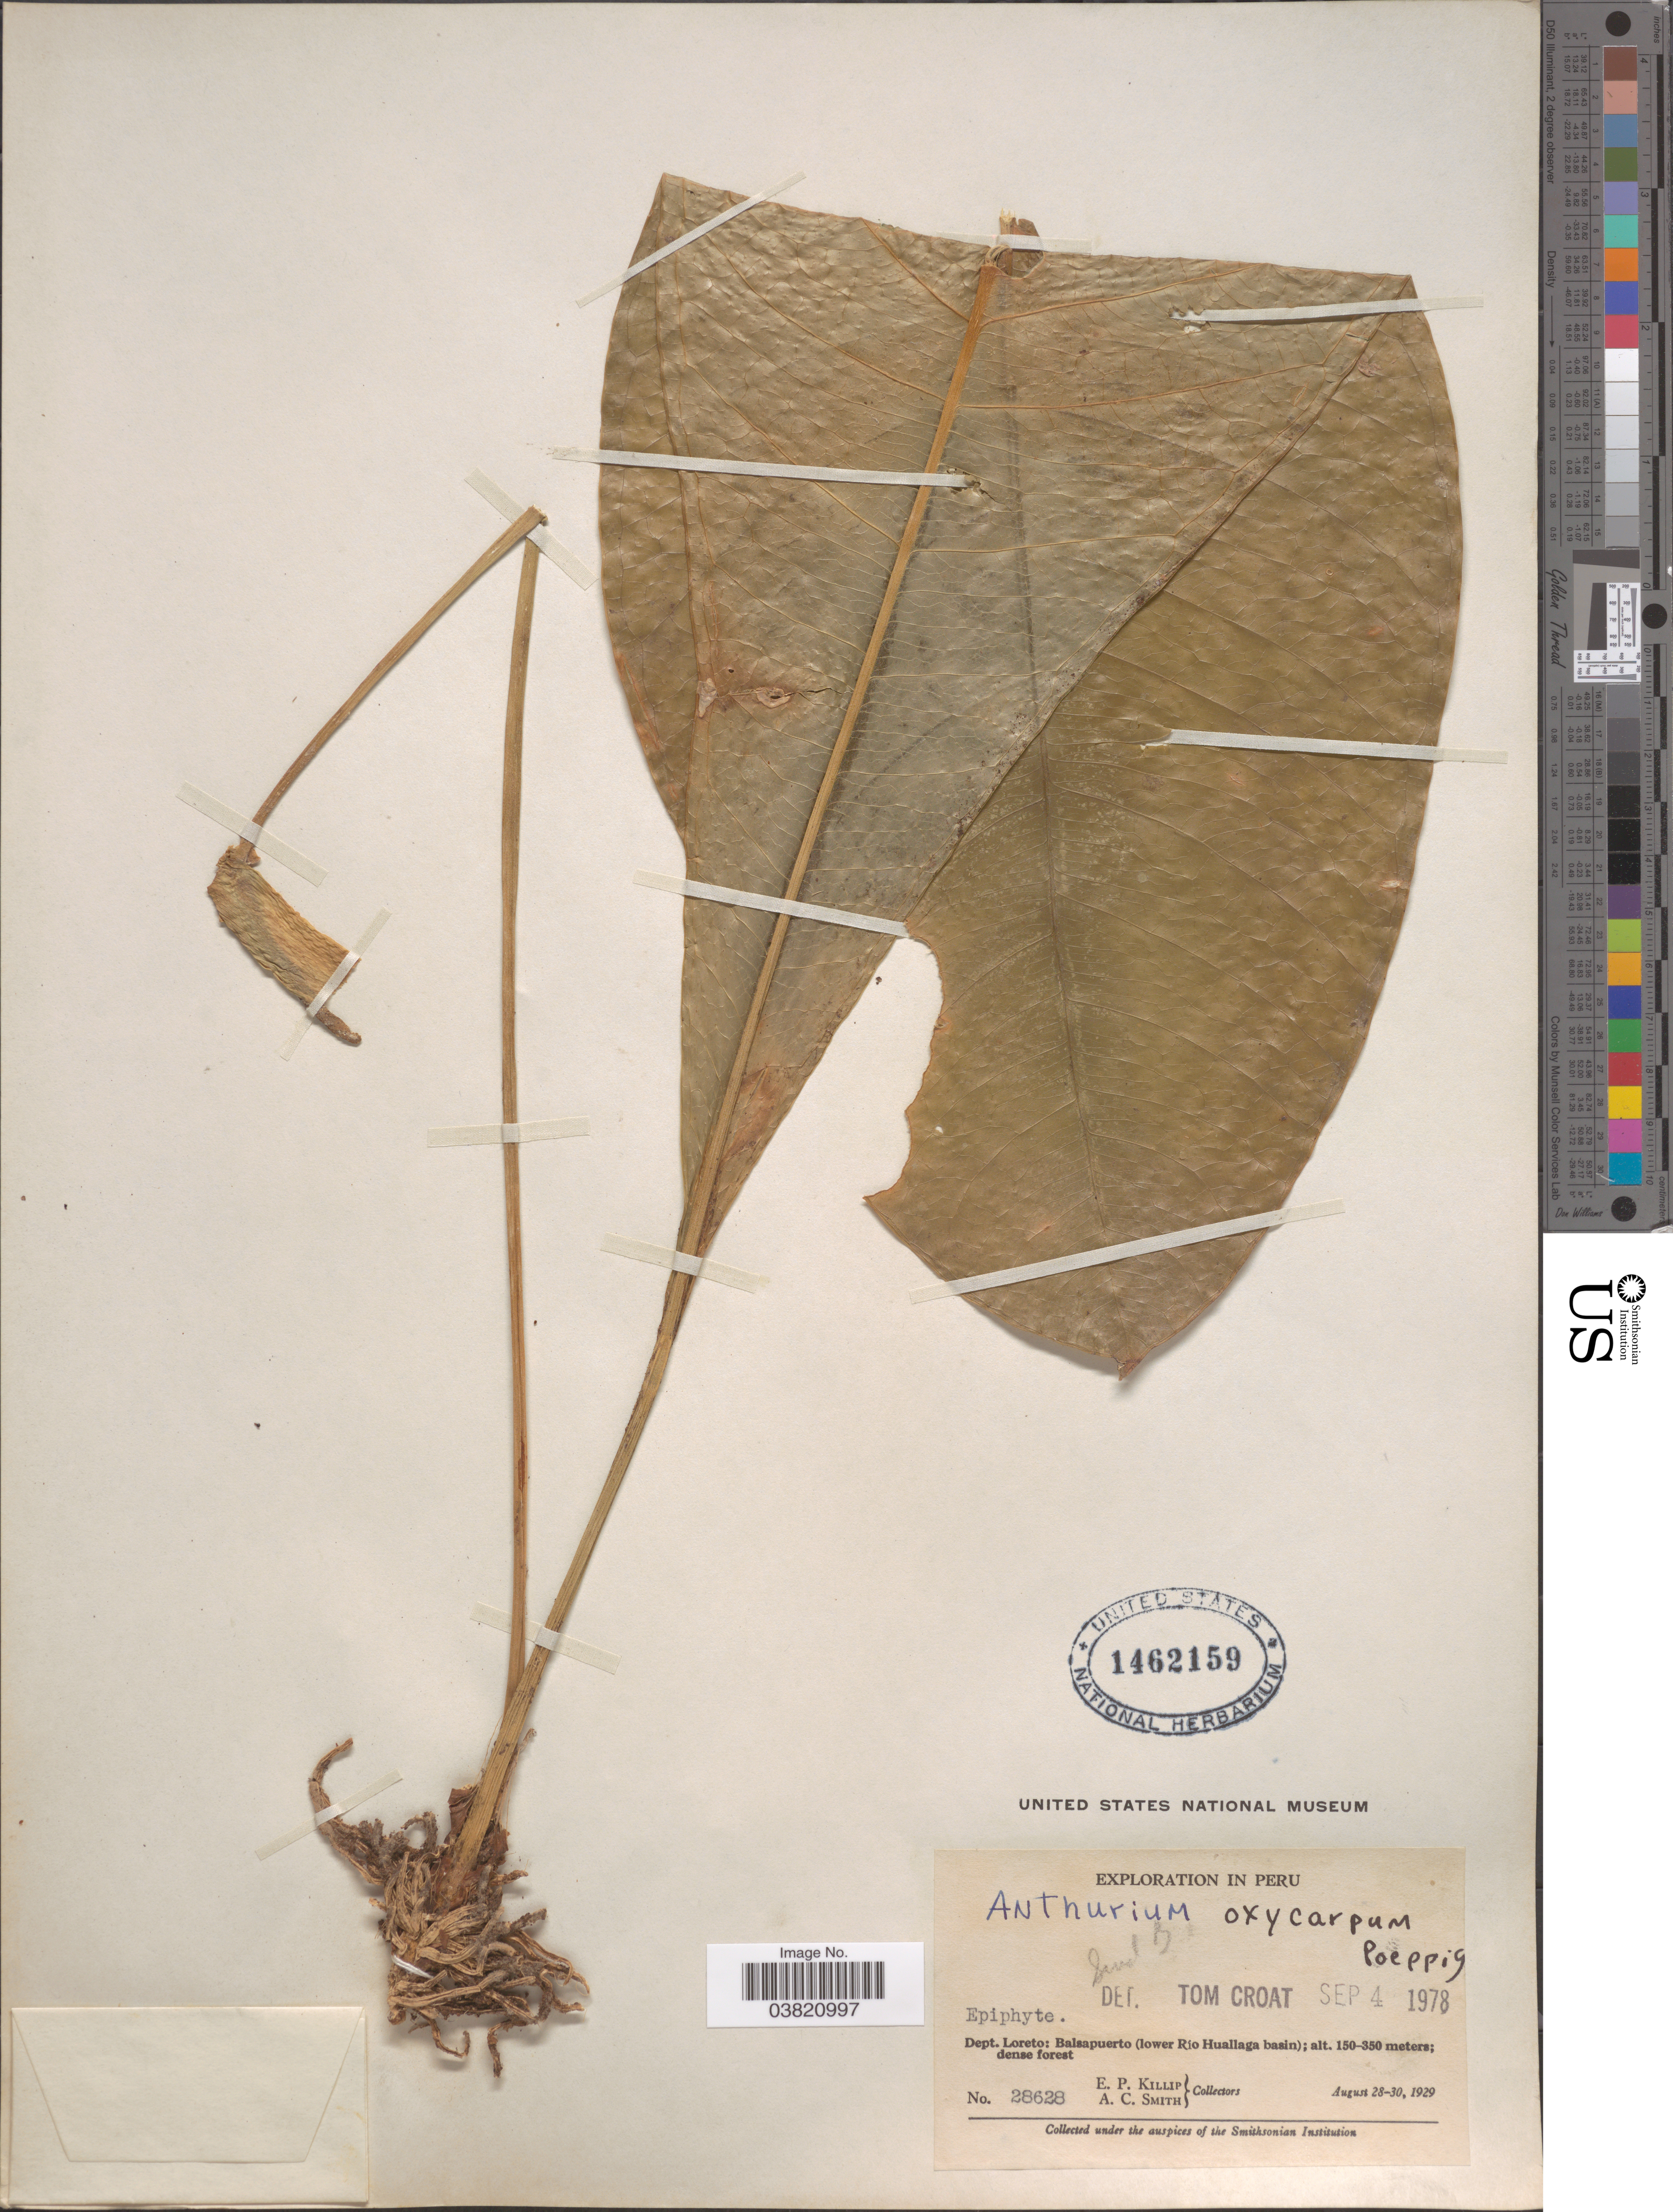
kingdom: Plantae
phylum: Tracheophyta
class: Liliopsida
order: Alismatales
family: Araceae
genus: Anthurium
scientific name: Anthurium oxycarpum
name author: Poepp.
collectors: E. P. Killip & A. C. Smith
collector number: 28628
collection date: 1929-08-28/1929-08-30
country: Peru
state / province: Loreto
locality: Dept. Loreto: Balsapuerto (lower Río Huallaga basin).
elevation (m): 150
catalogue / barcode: US 1462159